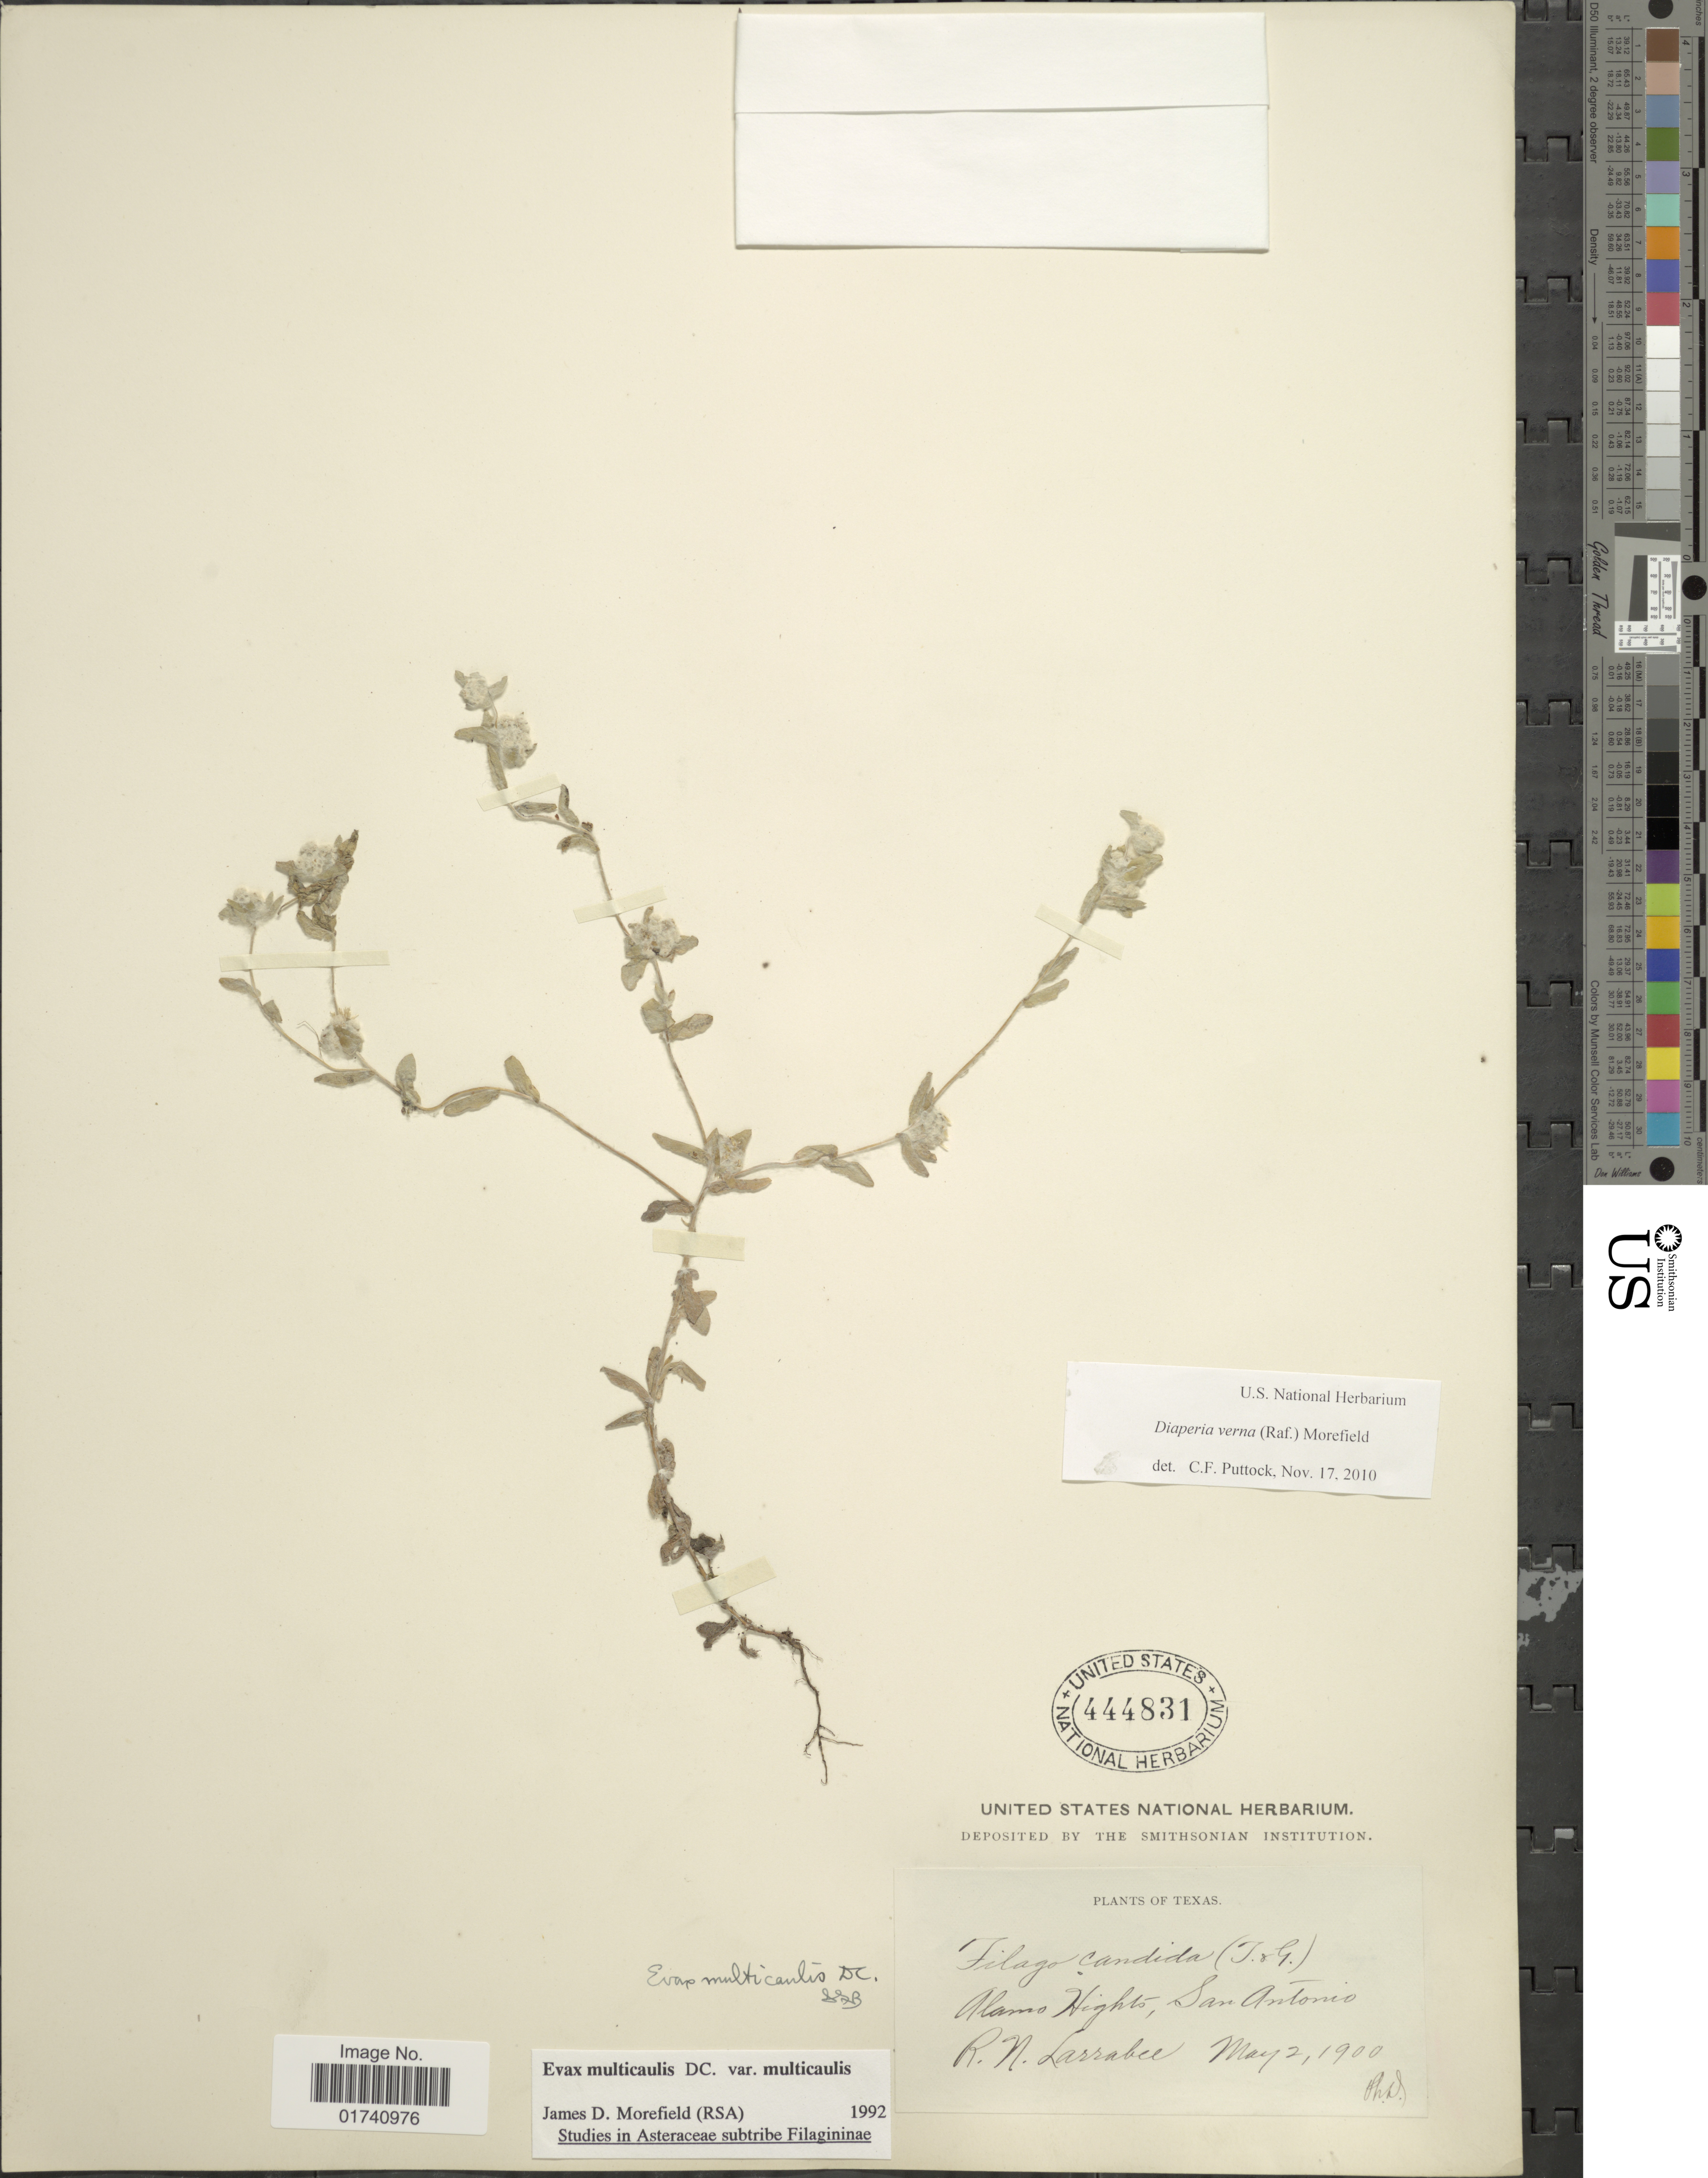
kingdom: Plantae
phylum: Tracheophyta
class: Magnoliopsida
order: Asterales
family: Asteraceae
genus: Diaperia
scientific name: Diaperia verna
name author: (Raf.) Morefield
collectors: R. Larrabee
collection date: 1900-05-02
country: United States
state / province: Texas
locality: Alamo Hights, San Antonio.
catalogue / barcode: US 444831